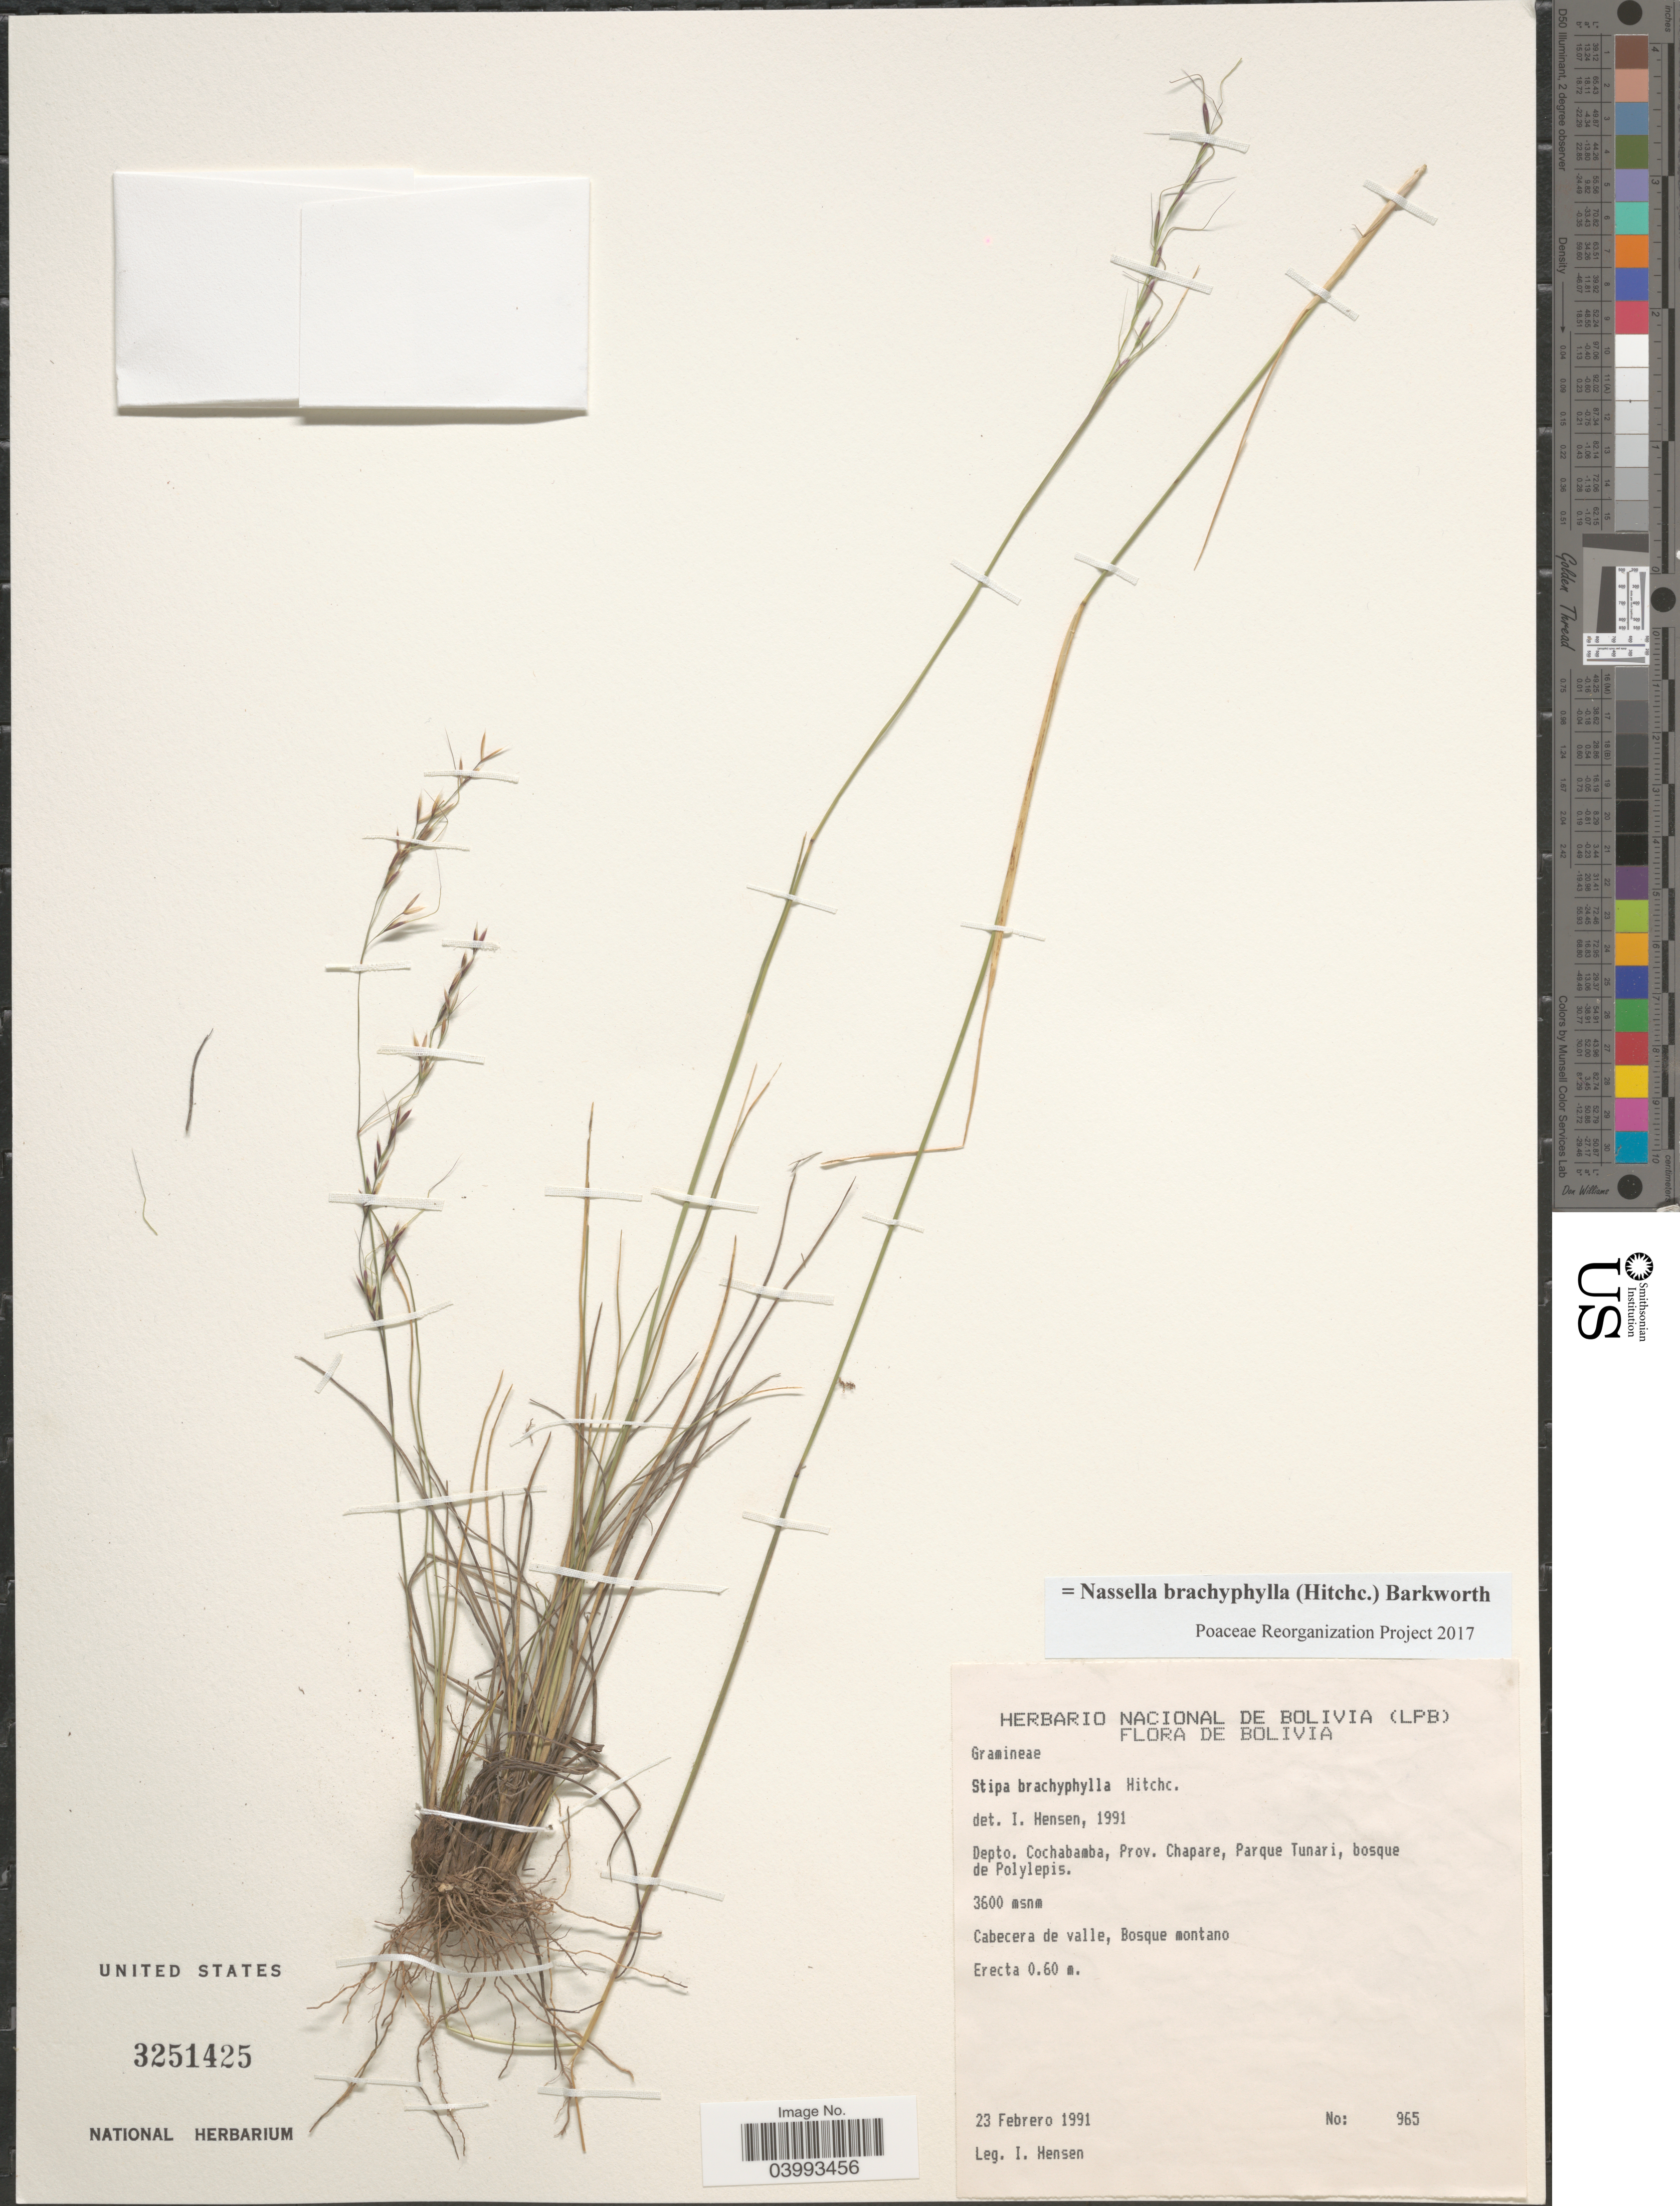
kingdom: Plantae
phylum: Tracheophyta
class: Liliopsida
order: Poales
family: Poaceae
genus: Nassella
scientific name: Nassella brachyphylla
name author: (Hitchc.) Barkworth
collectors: I. Hensen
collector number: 965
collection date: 1991-02-23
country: Bolivia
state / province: Cochabamba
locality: Depto. Cochabamba, Prov. Chapare, Parque Tunari.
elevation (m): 3600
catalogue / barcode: US 3251425